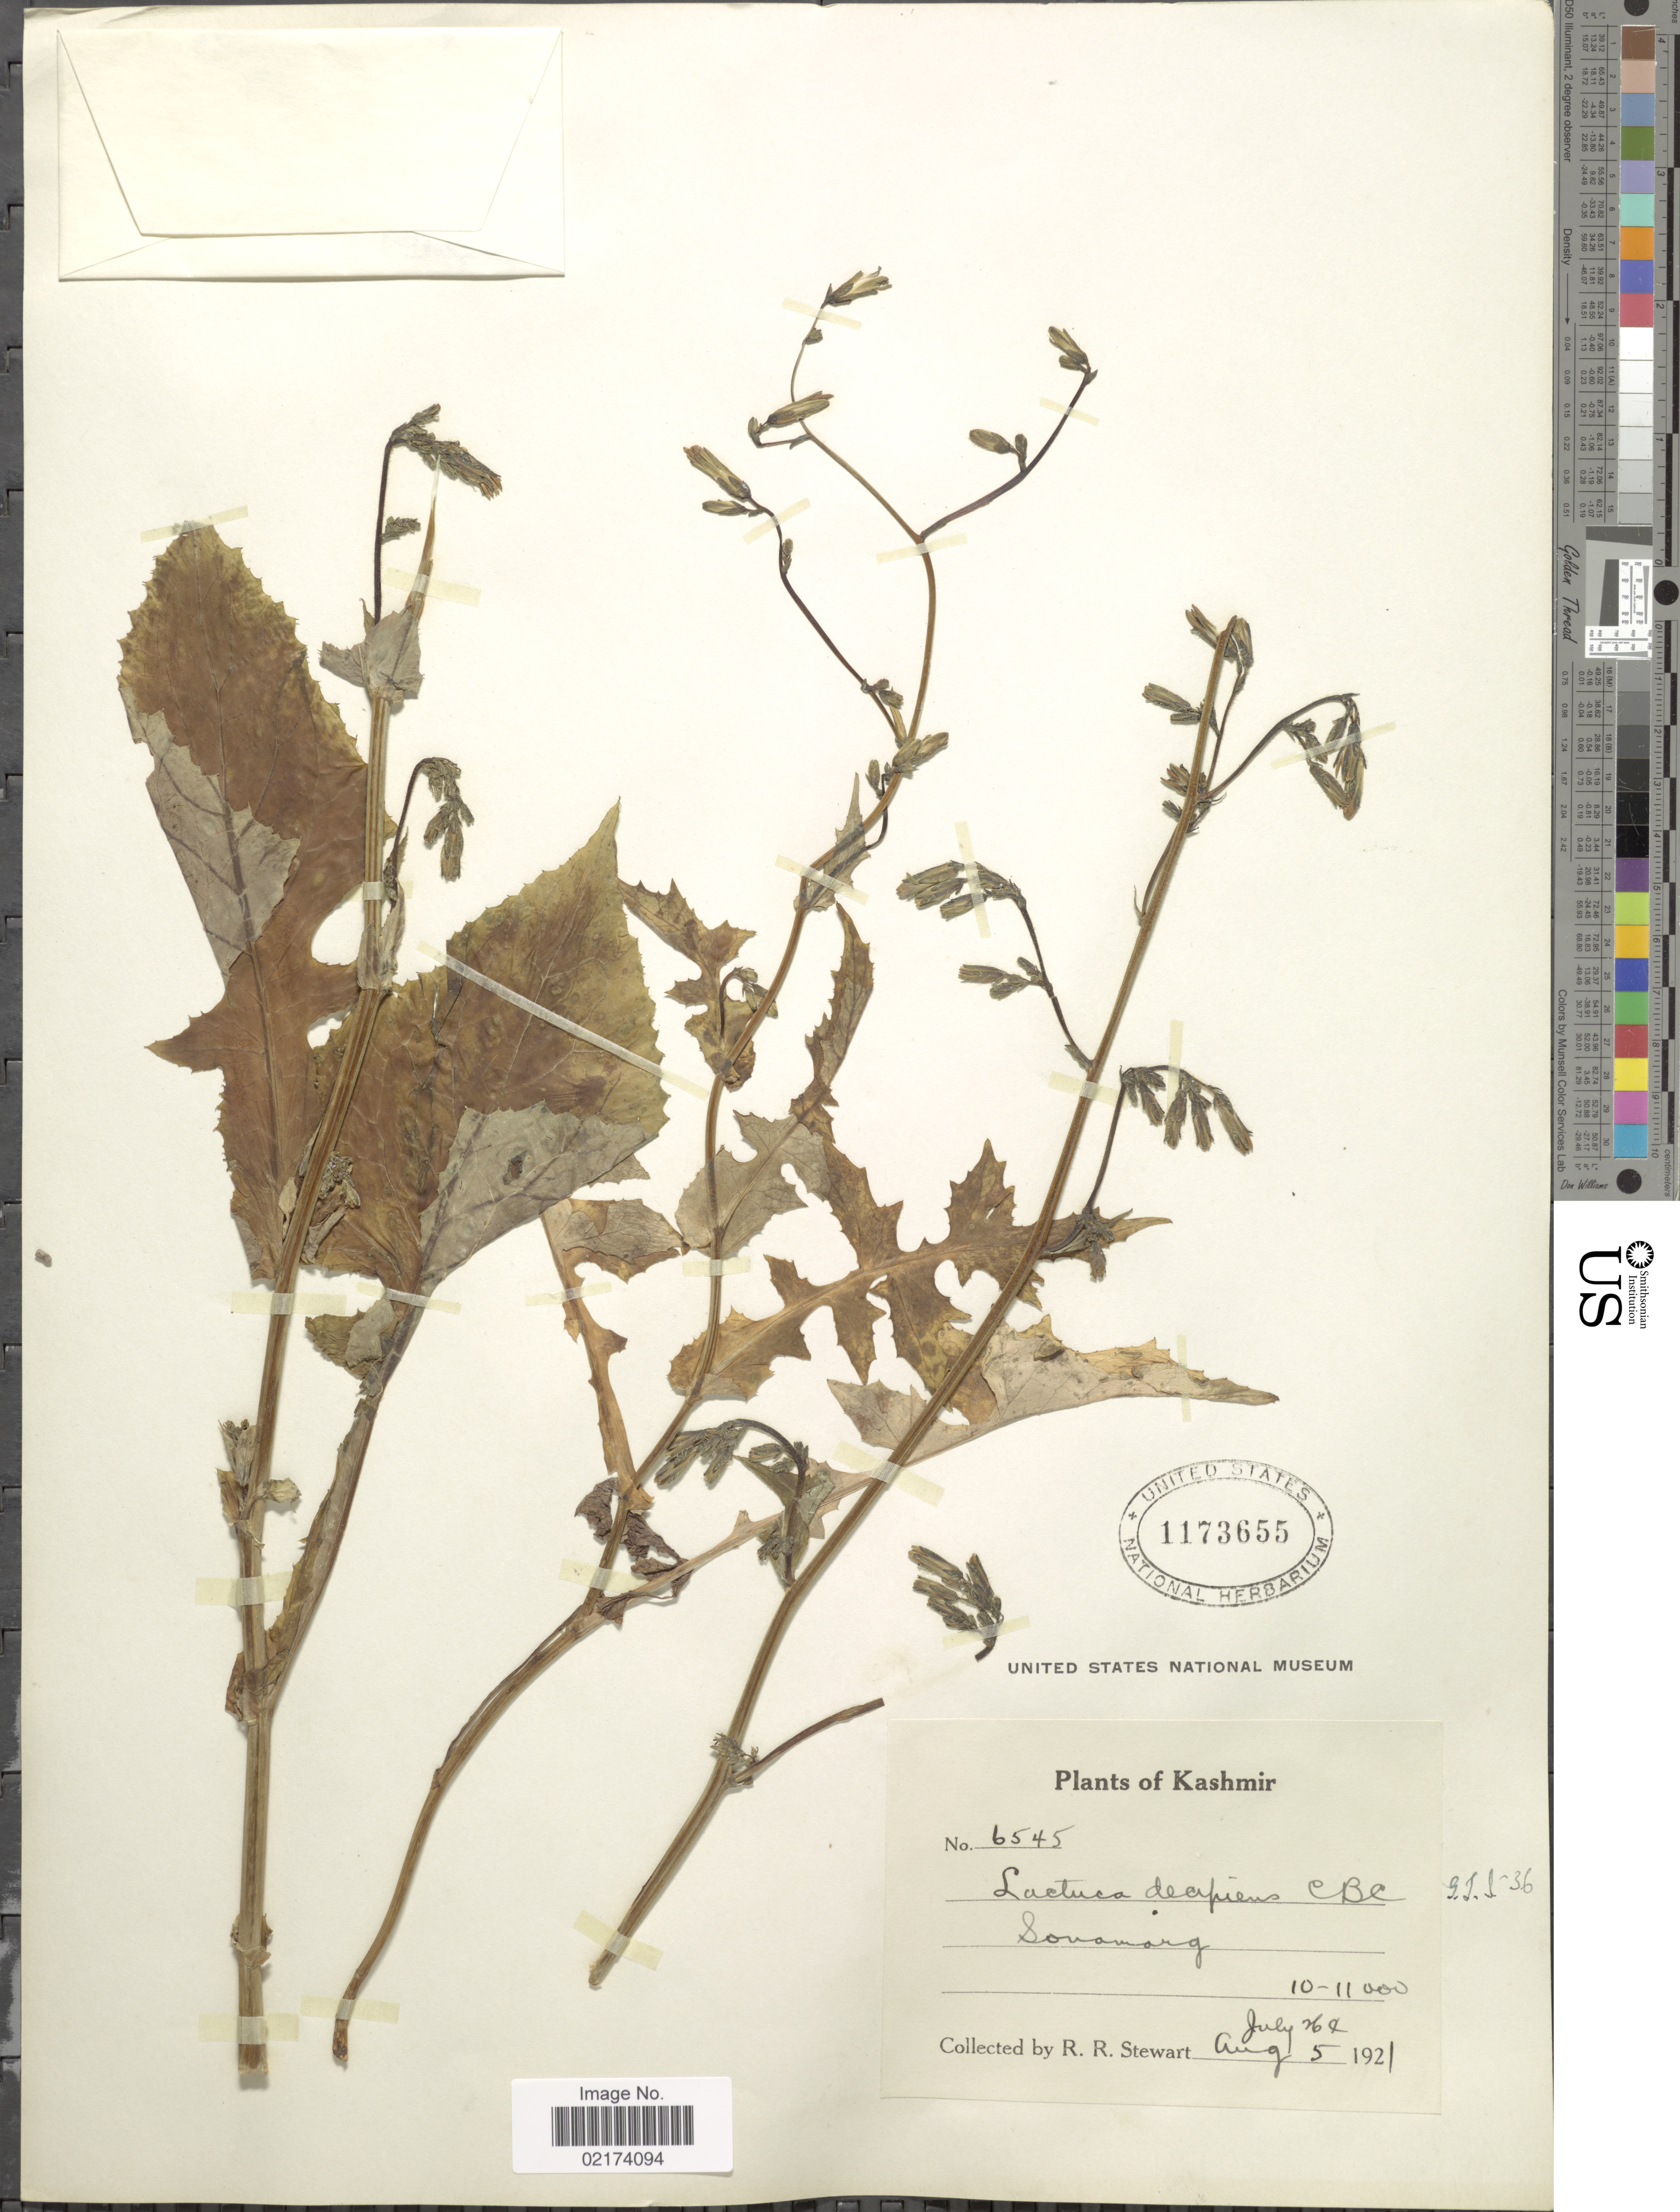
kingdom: Plantae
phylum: Tracheophyta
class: Magnoliopsida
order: Asterales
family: Asteraceae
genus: Lactuca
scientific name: Lactuca decipiens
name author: C.B. Clarke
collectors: R. R. Stewart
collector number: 6545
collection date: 1921-07-26/1921-08-05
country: India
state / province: Jammu and Kashmir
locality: Kashmir, Sonamarg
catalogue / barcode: US 1173655